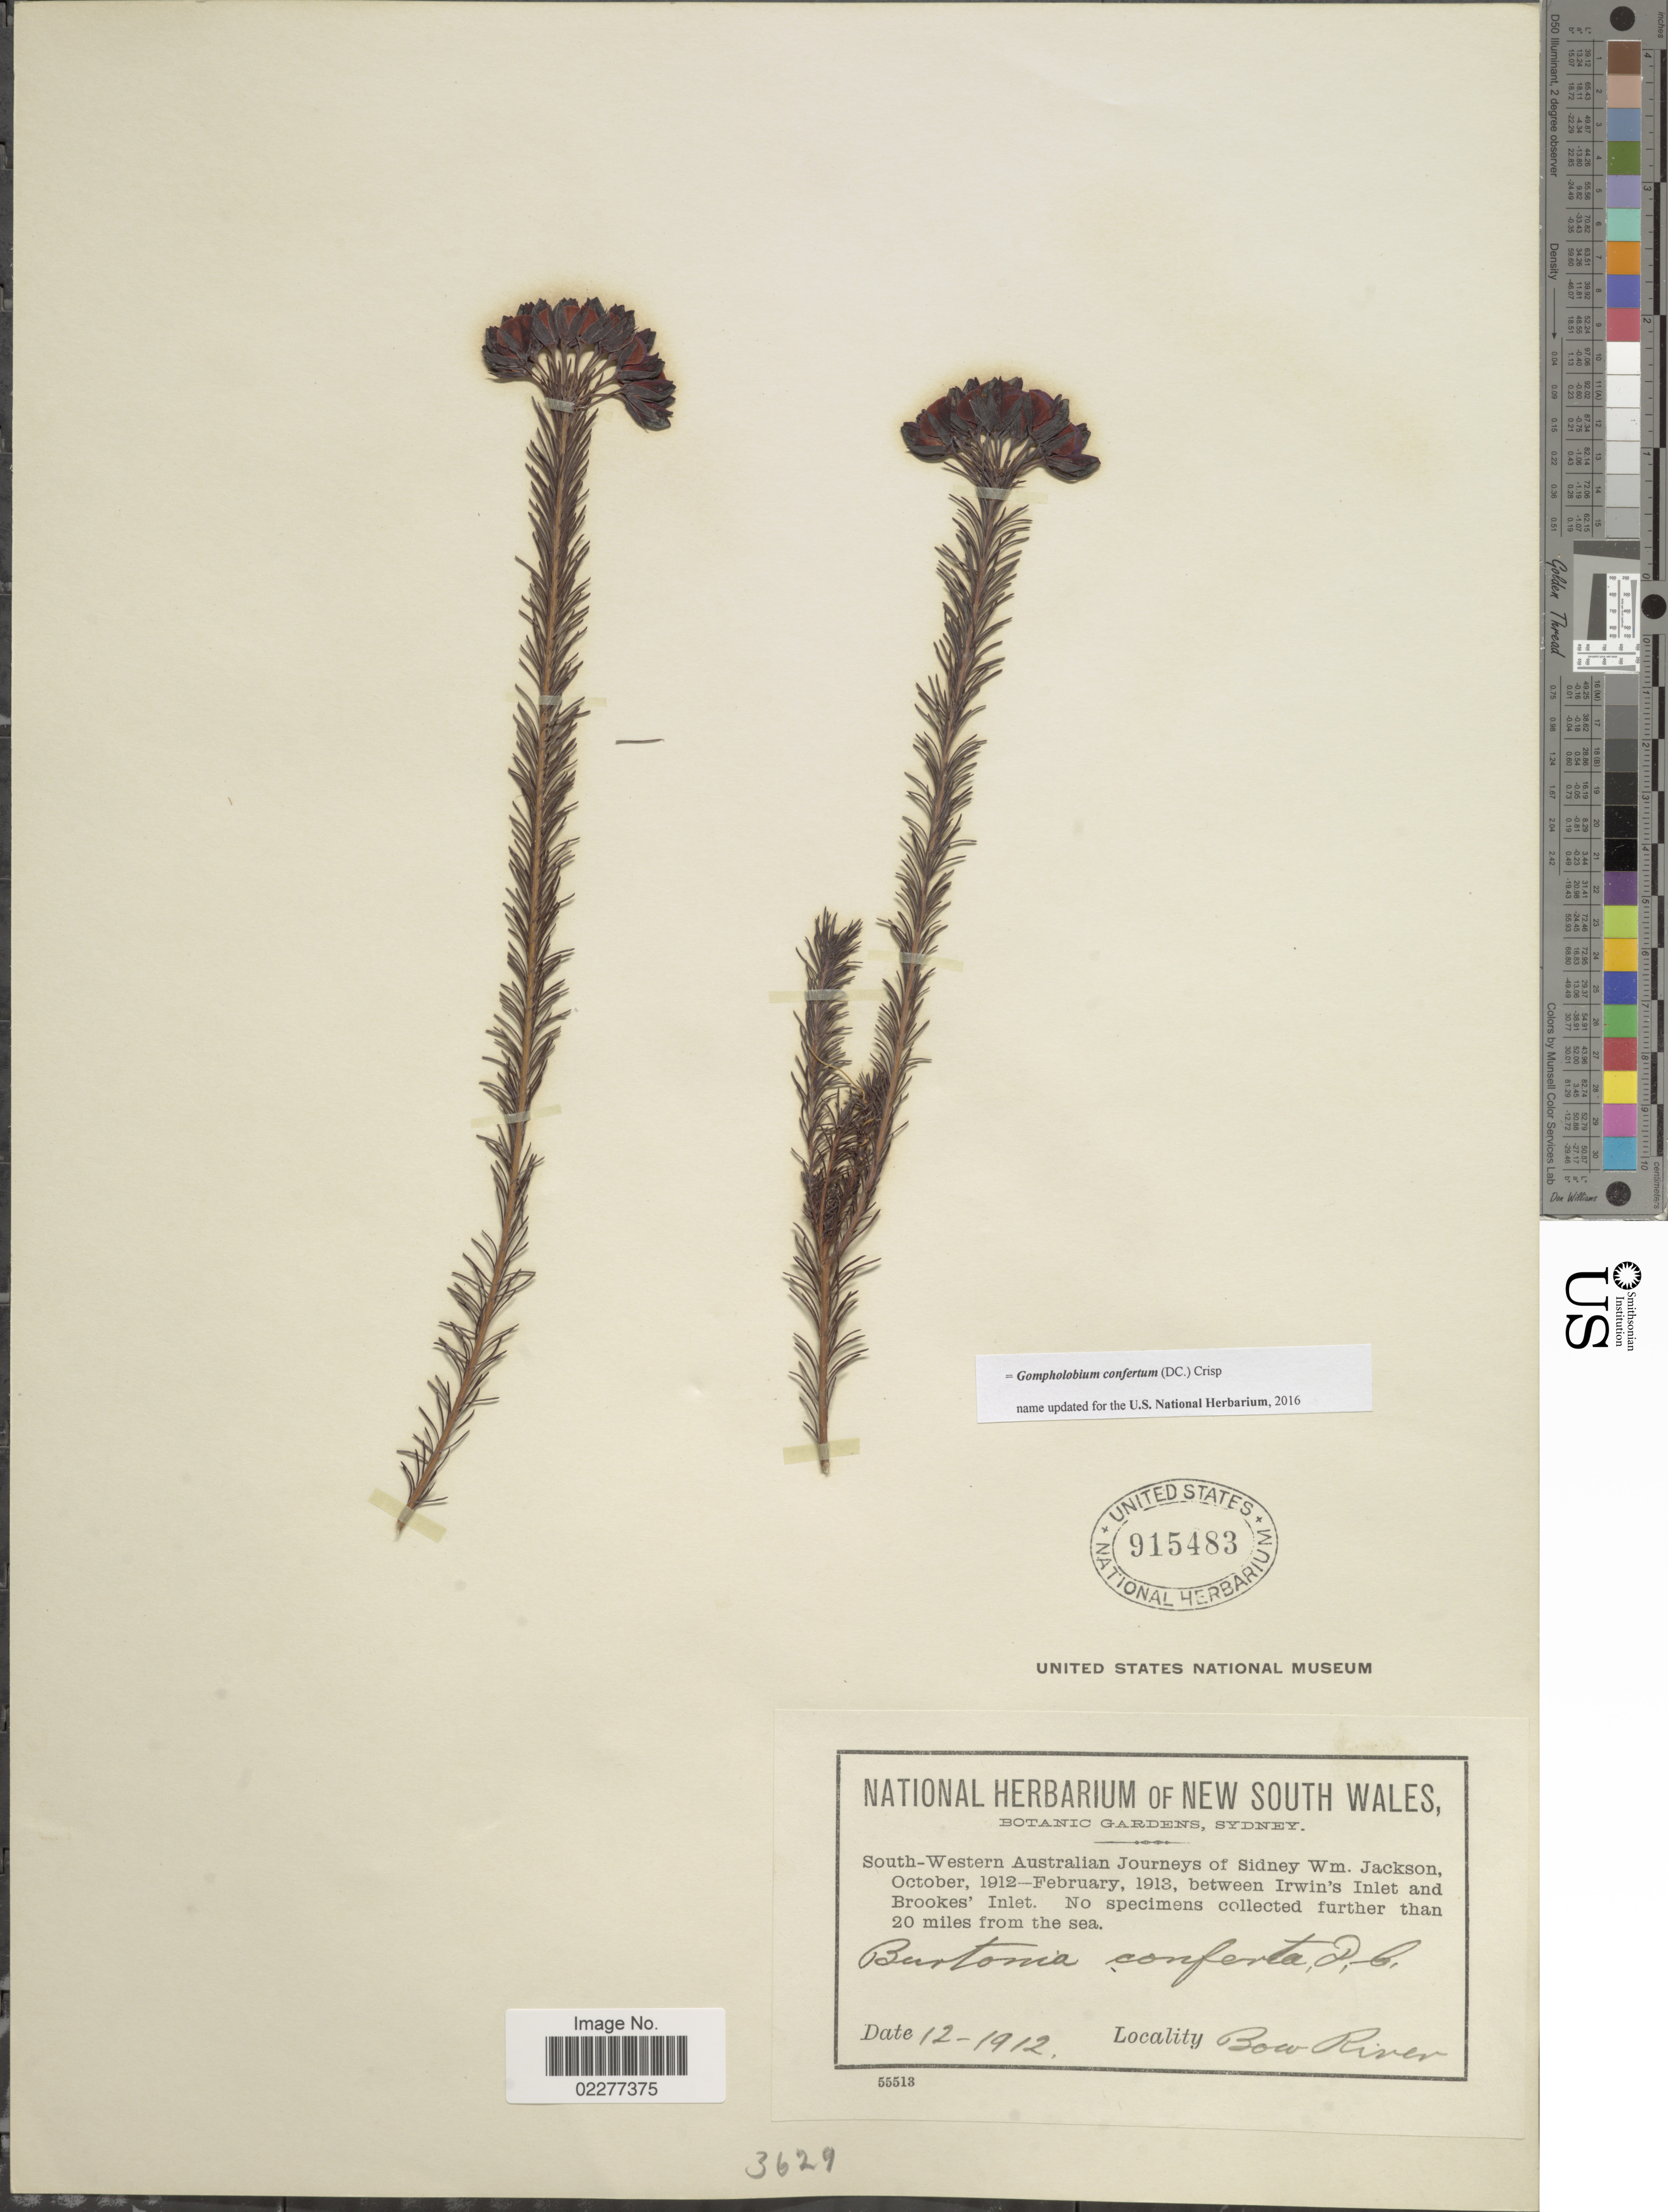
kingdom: Plantae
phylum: Tracheophyta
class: Magnoliopsida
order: Fabales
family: Fabaceae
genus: Gompholobium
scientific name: Gompholobium confertum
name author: (DC.) Crisp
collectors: Jackson, S. W.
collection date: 1912-12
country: Australia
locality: Bow River, between Irwin's Inlet and Brookes'Inlet. No specimens collected further than 20 miles from the sea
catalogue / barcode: US 915483